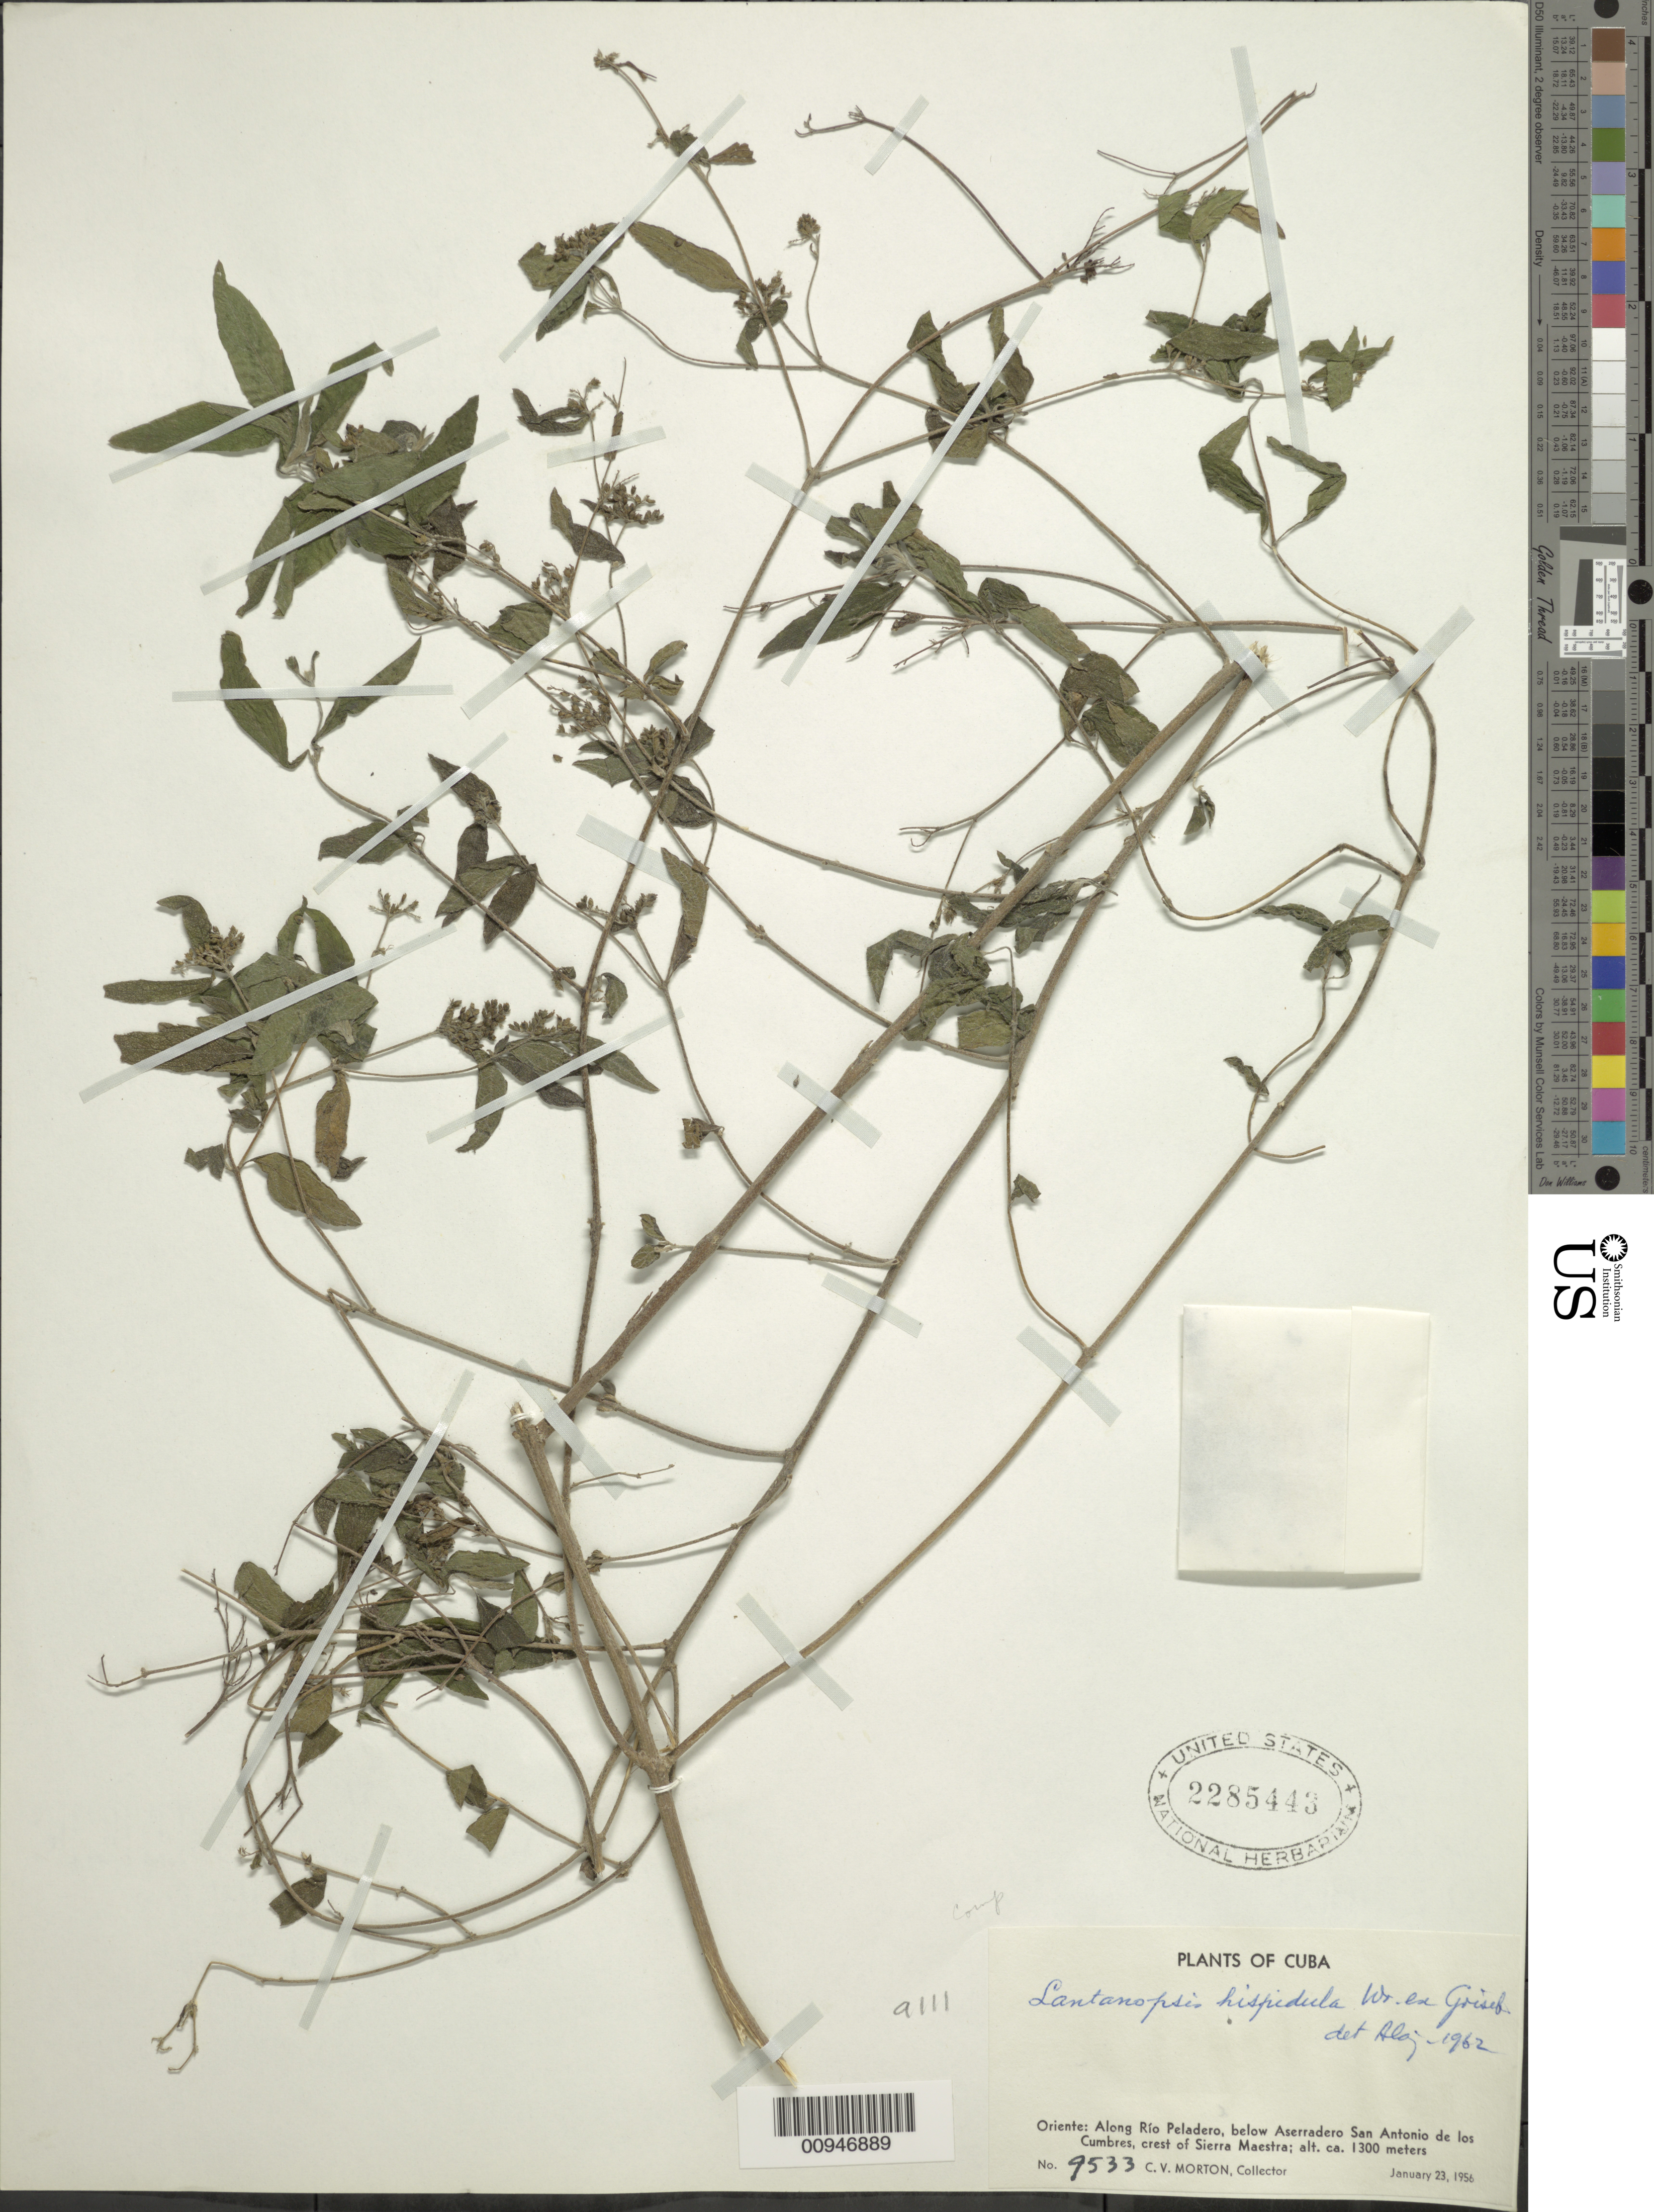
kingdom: Plantae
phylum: Tracheophyta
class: Magnoliopsida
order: Asterales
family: Asteraceae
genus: Lantanopsis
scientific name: Lantanopsis hispidula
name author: C. Wright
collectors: C. V. Morton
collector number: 9533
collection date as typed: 23 Jan 1956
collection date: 1956-01-23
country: Cuba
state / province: Granma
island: Cuba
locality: Along Río Peladero, below Aserradero San Antonio de los Cumbres, crest of Sierra Maestra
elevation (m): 1300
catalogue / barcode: US 2285443